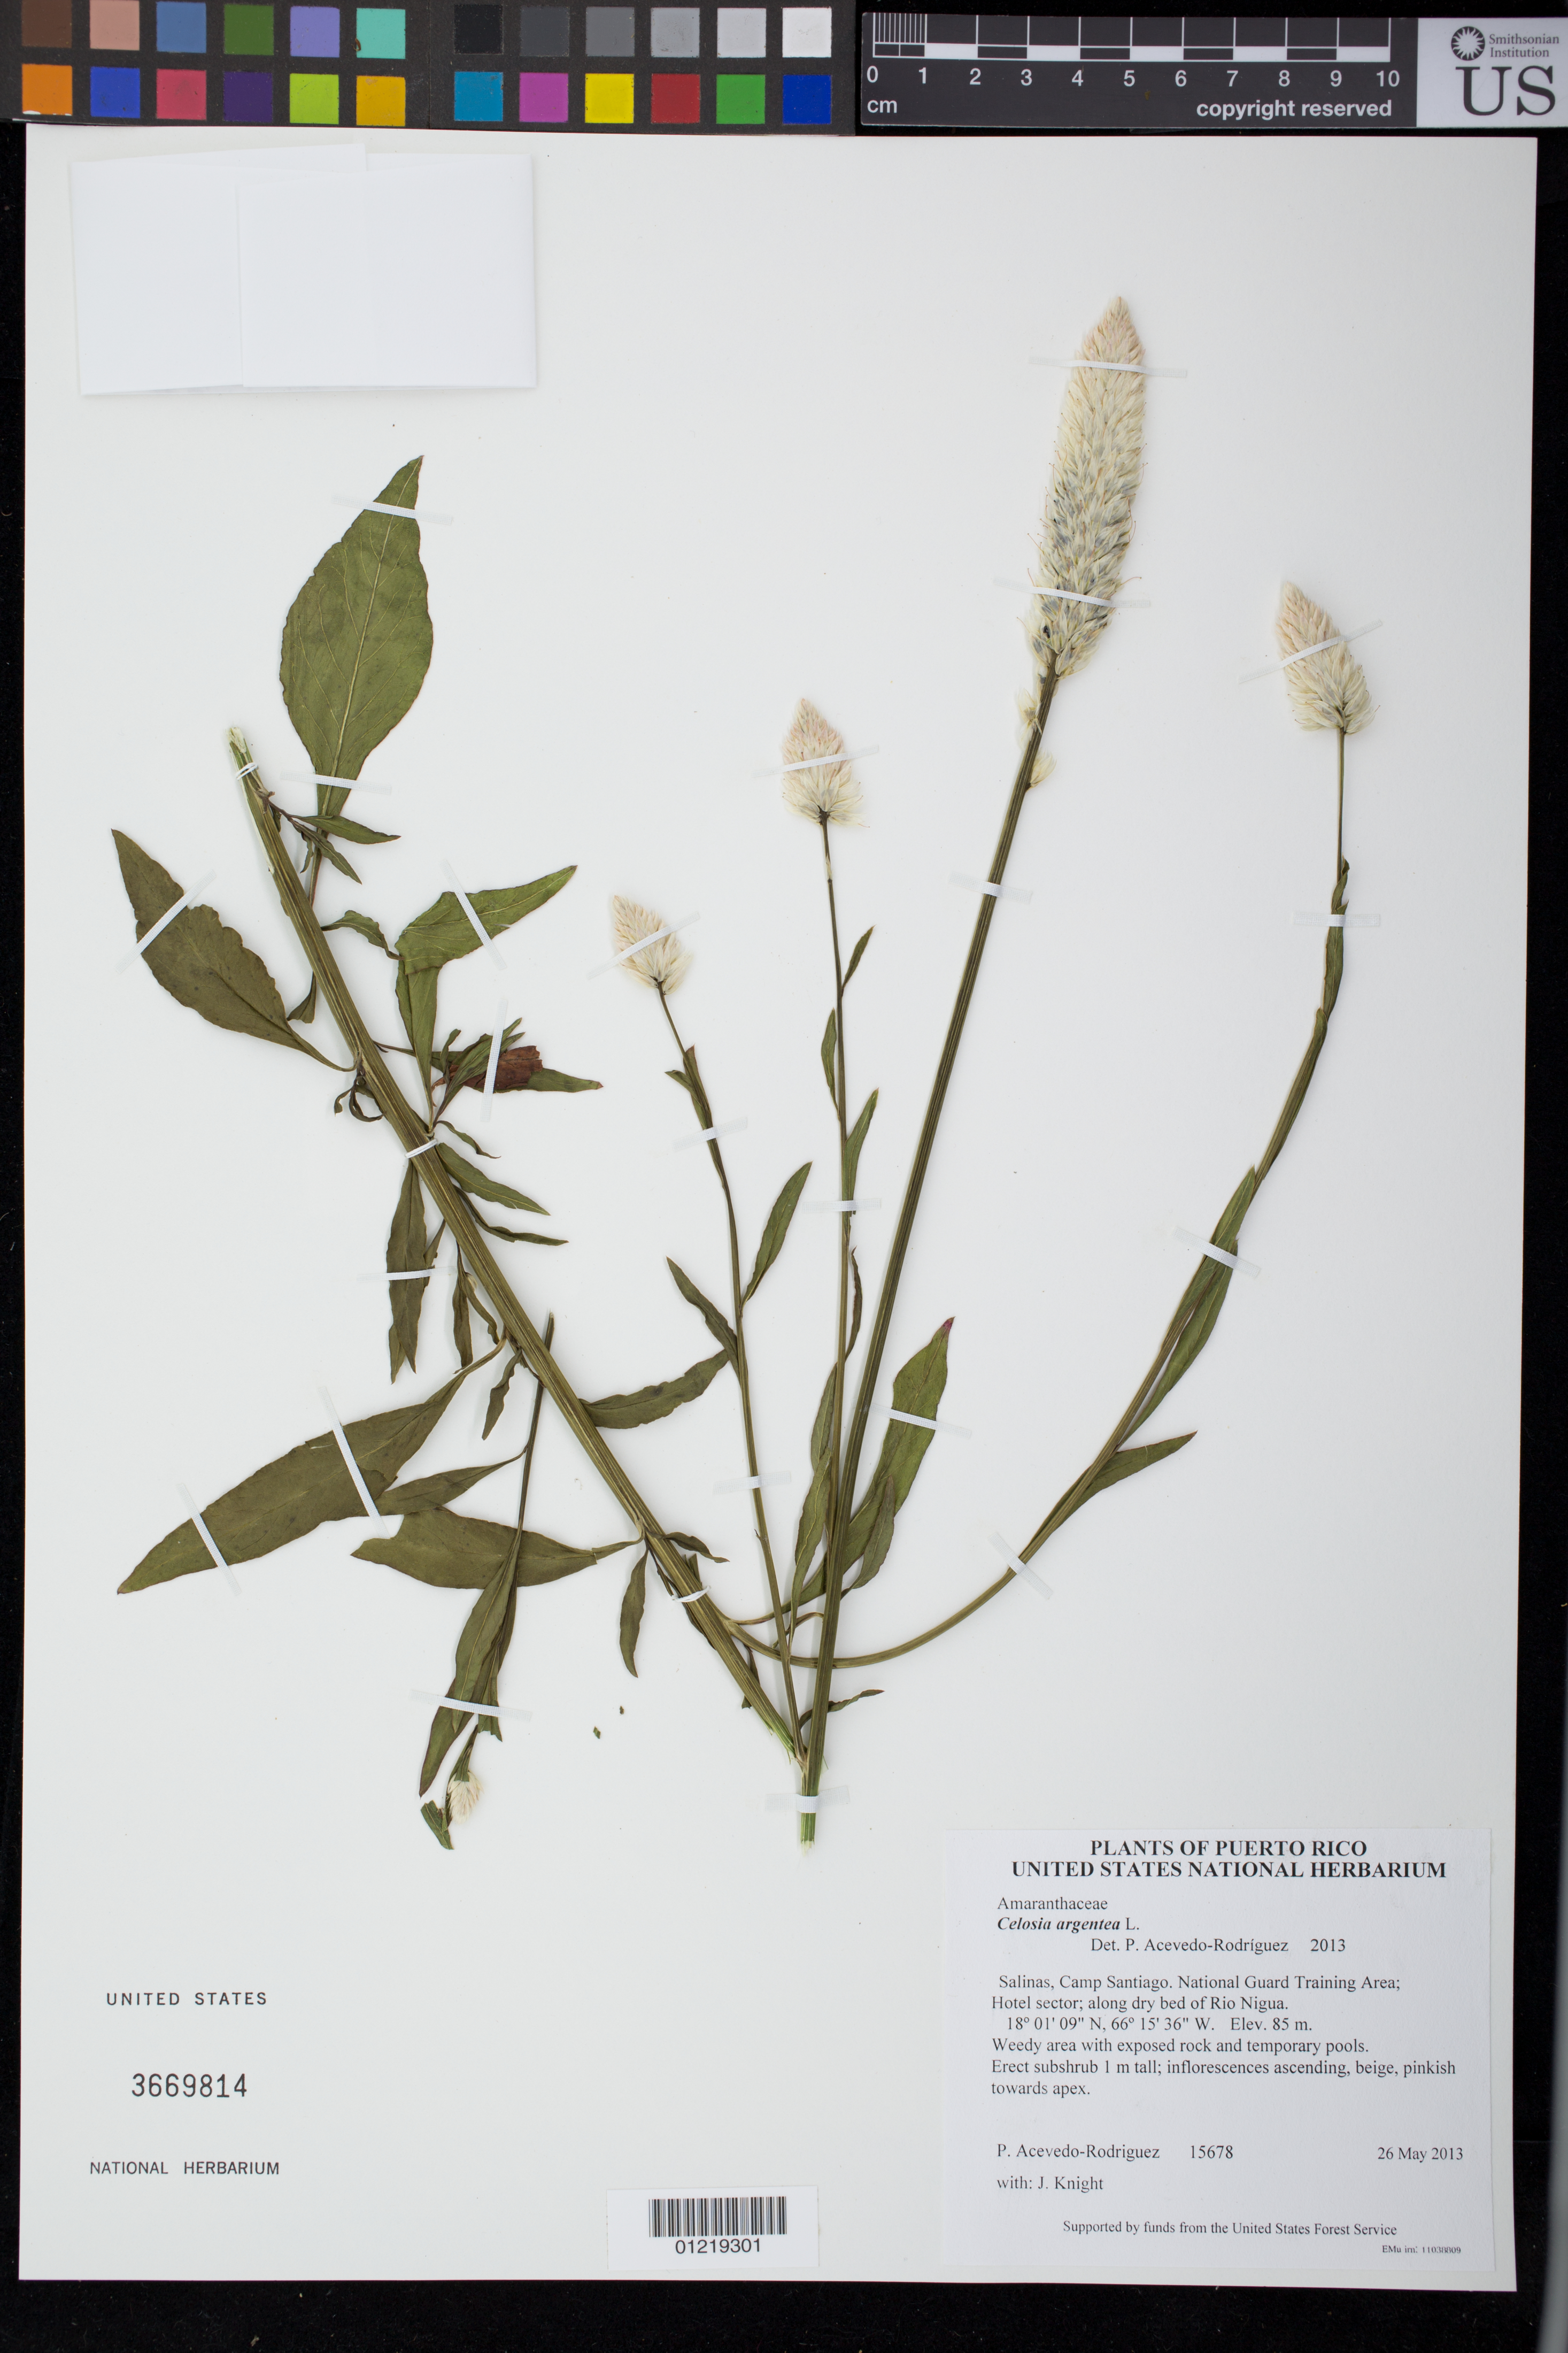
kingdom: Plantae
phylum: Tracheophyta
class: Magnoliopsida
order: Caryophyllales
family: Amaranthaceae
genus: Celosia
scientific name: Celosia argentea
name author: L.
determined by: Acevedo-Rodríguez, P., (BOT), Smithsonian Institution - National Museum of Natural History (UNITED STATES)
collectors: P. Acevedo-Rodr. & J. Knight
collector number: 15678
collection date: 2013-05-26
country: Puerto Rico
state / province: Salinas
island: Puerto Rico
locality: Camp Santiago. National Guard Training Area; Hotel sector; along dry bed of Rio Nigua.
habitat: Weedy area with exposed rock and temporary pools.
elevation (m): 85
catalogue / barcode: US 3669814